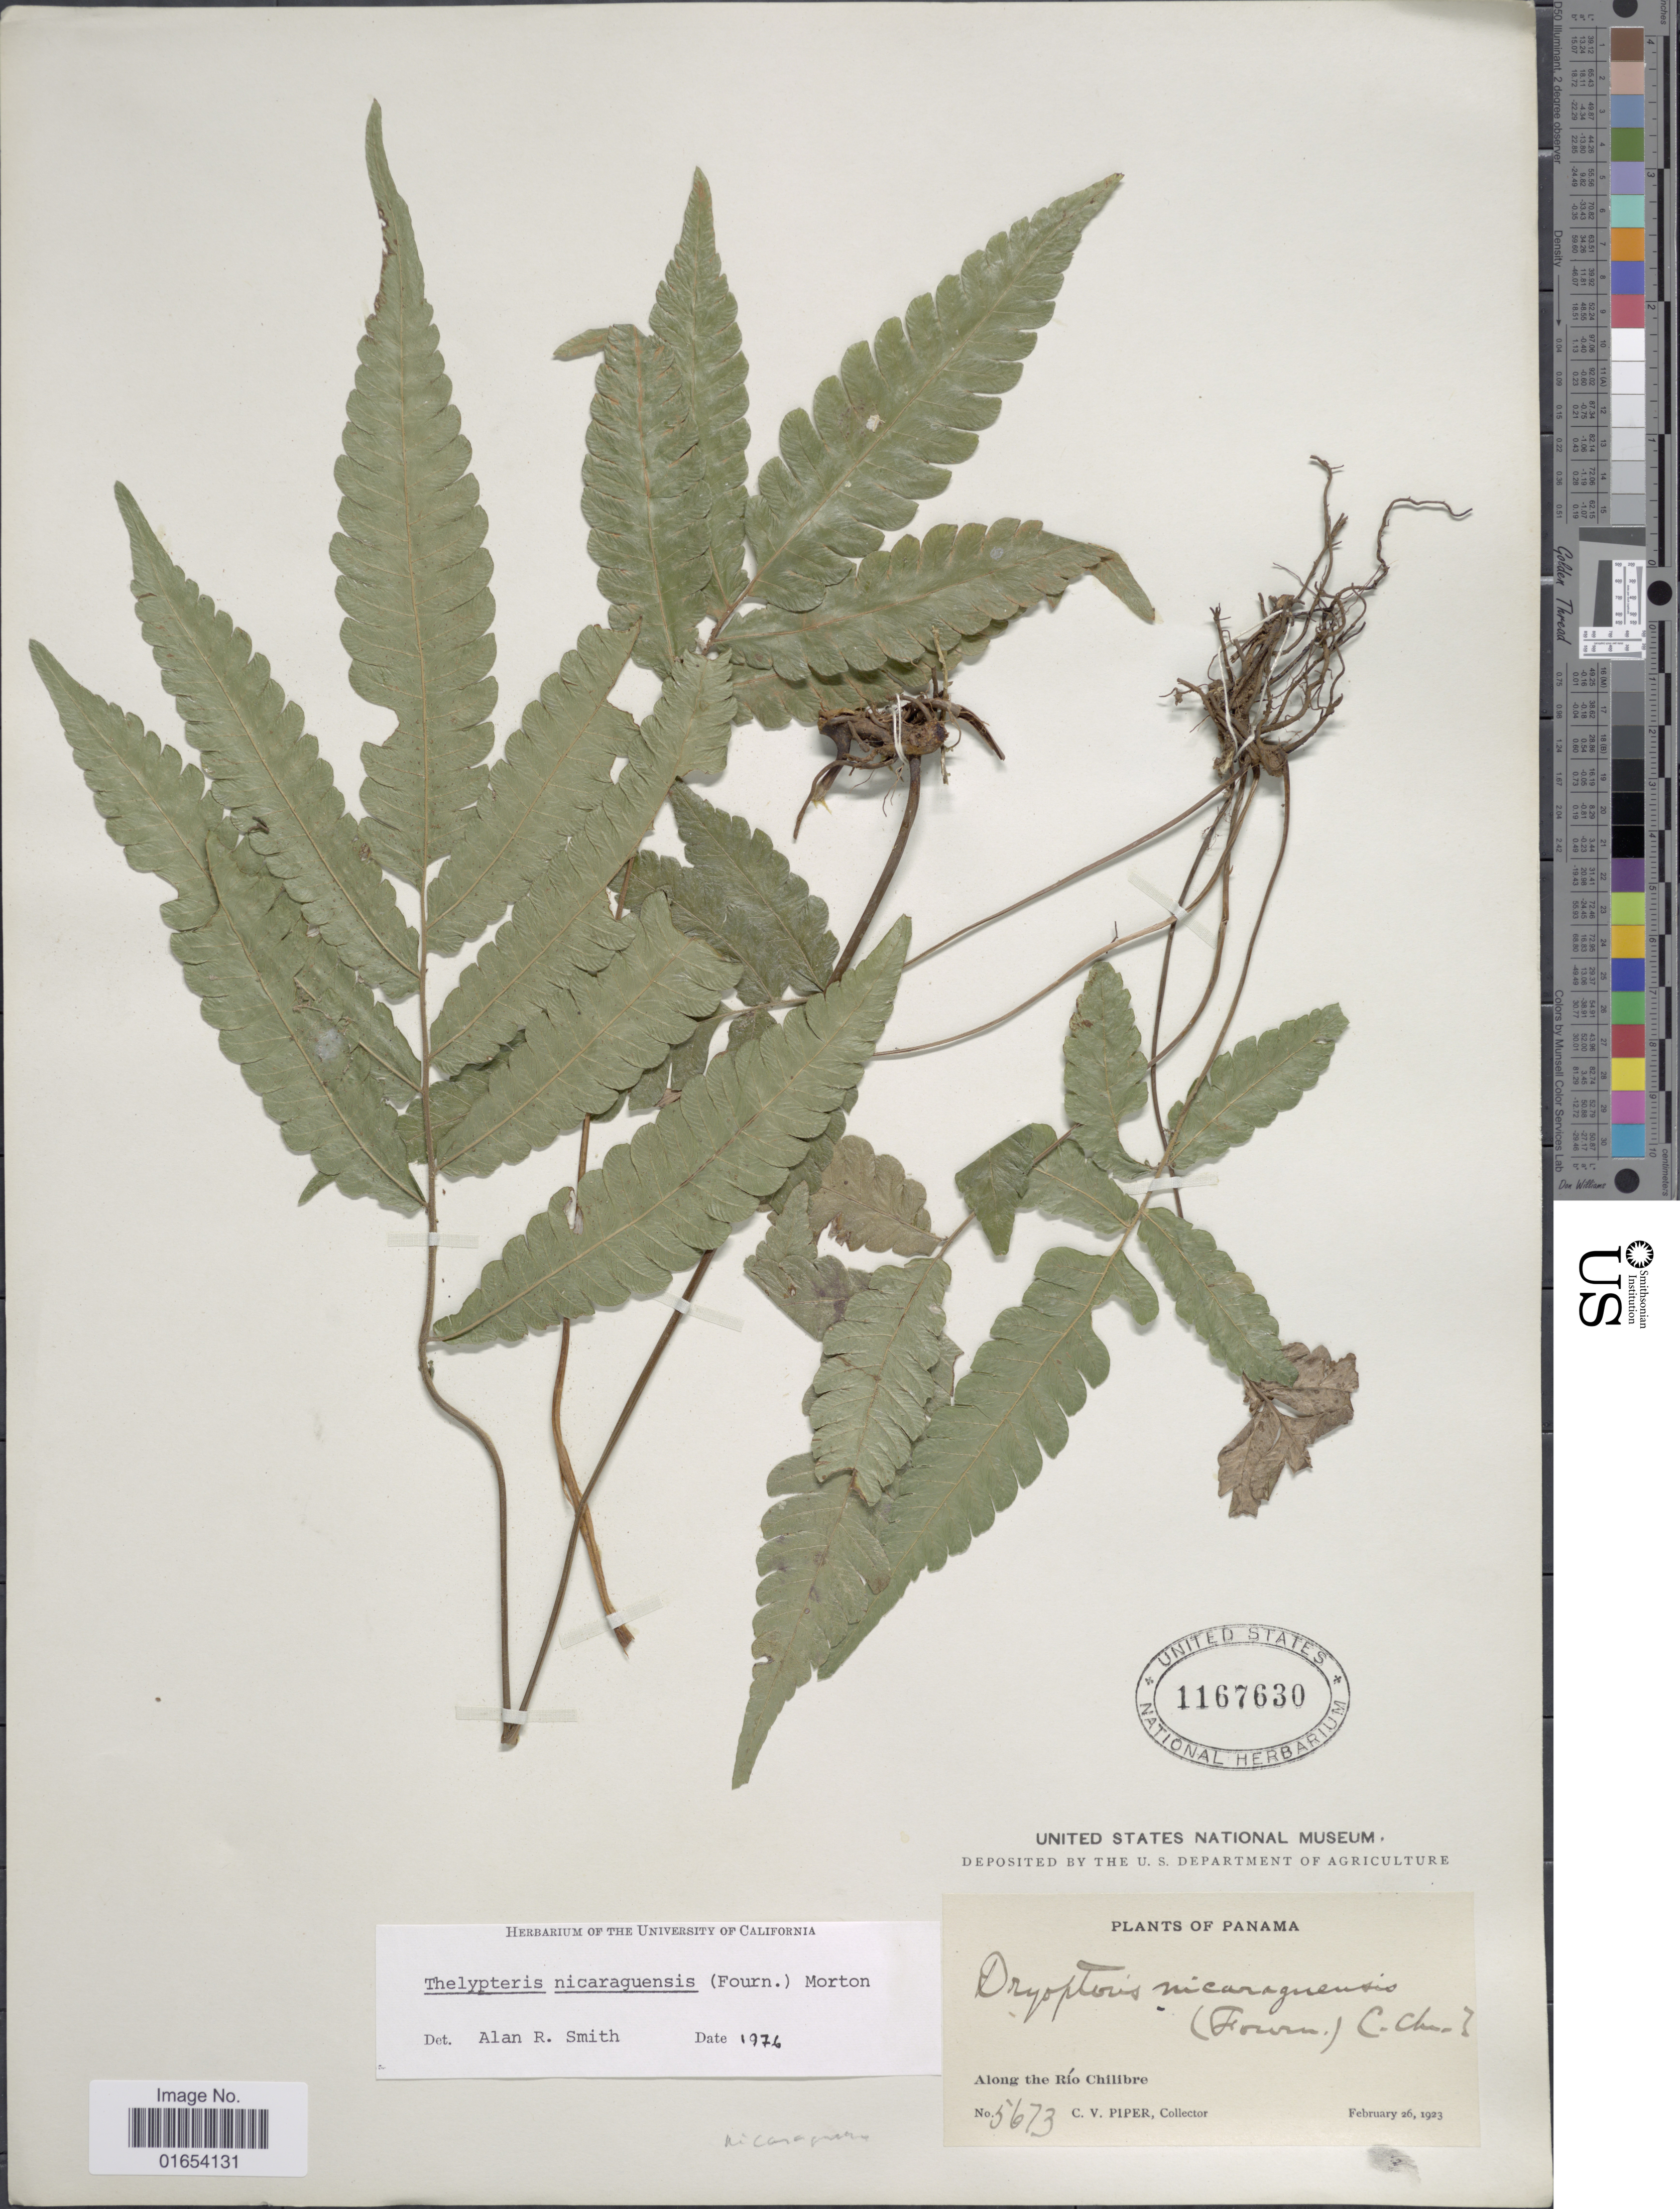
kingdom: Plantae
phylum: Tracheophyta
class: Polypodiopsida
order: Polypodiales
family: Thelypteridaceae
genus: Goniopteris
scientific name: Goniopteris nicaraguensis (C. Chr.) comb. nov., ined 2015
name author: (C. Chr.)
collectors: C. V. Piper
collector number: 5673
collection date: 1923-02-26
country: Panama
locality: Along the Rio Chilibre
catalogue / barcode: US 1167630